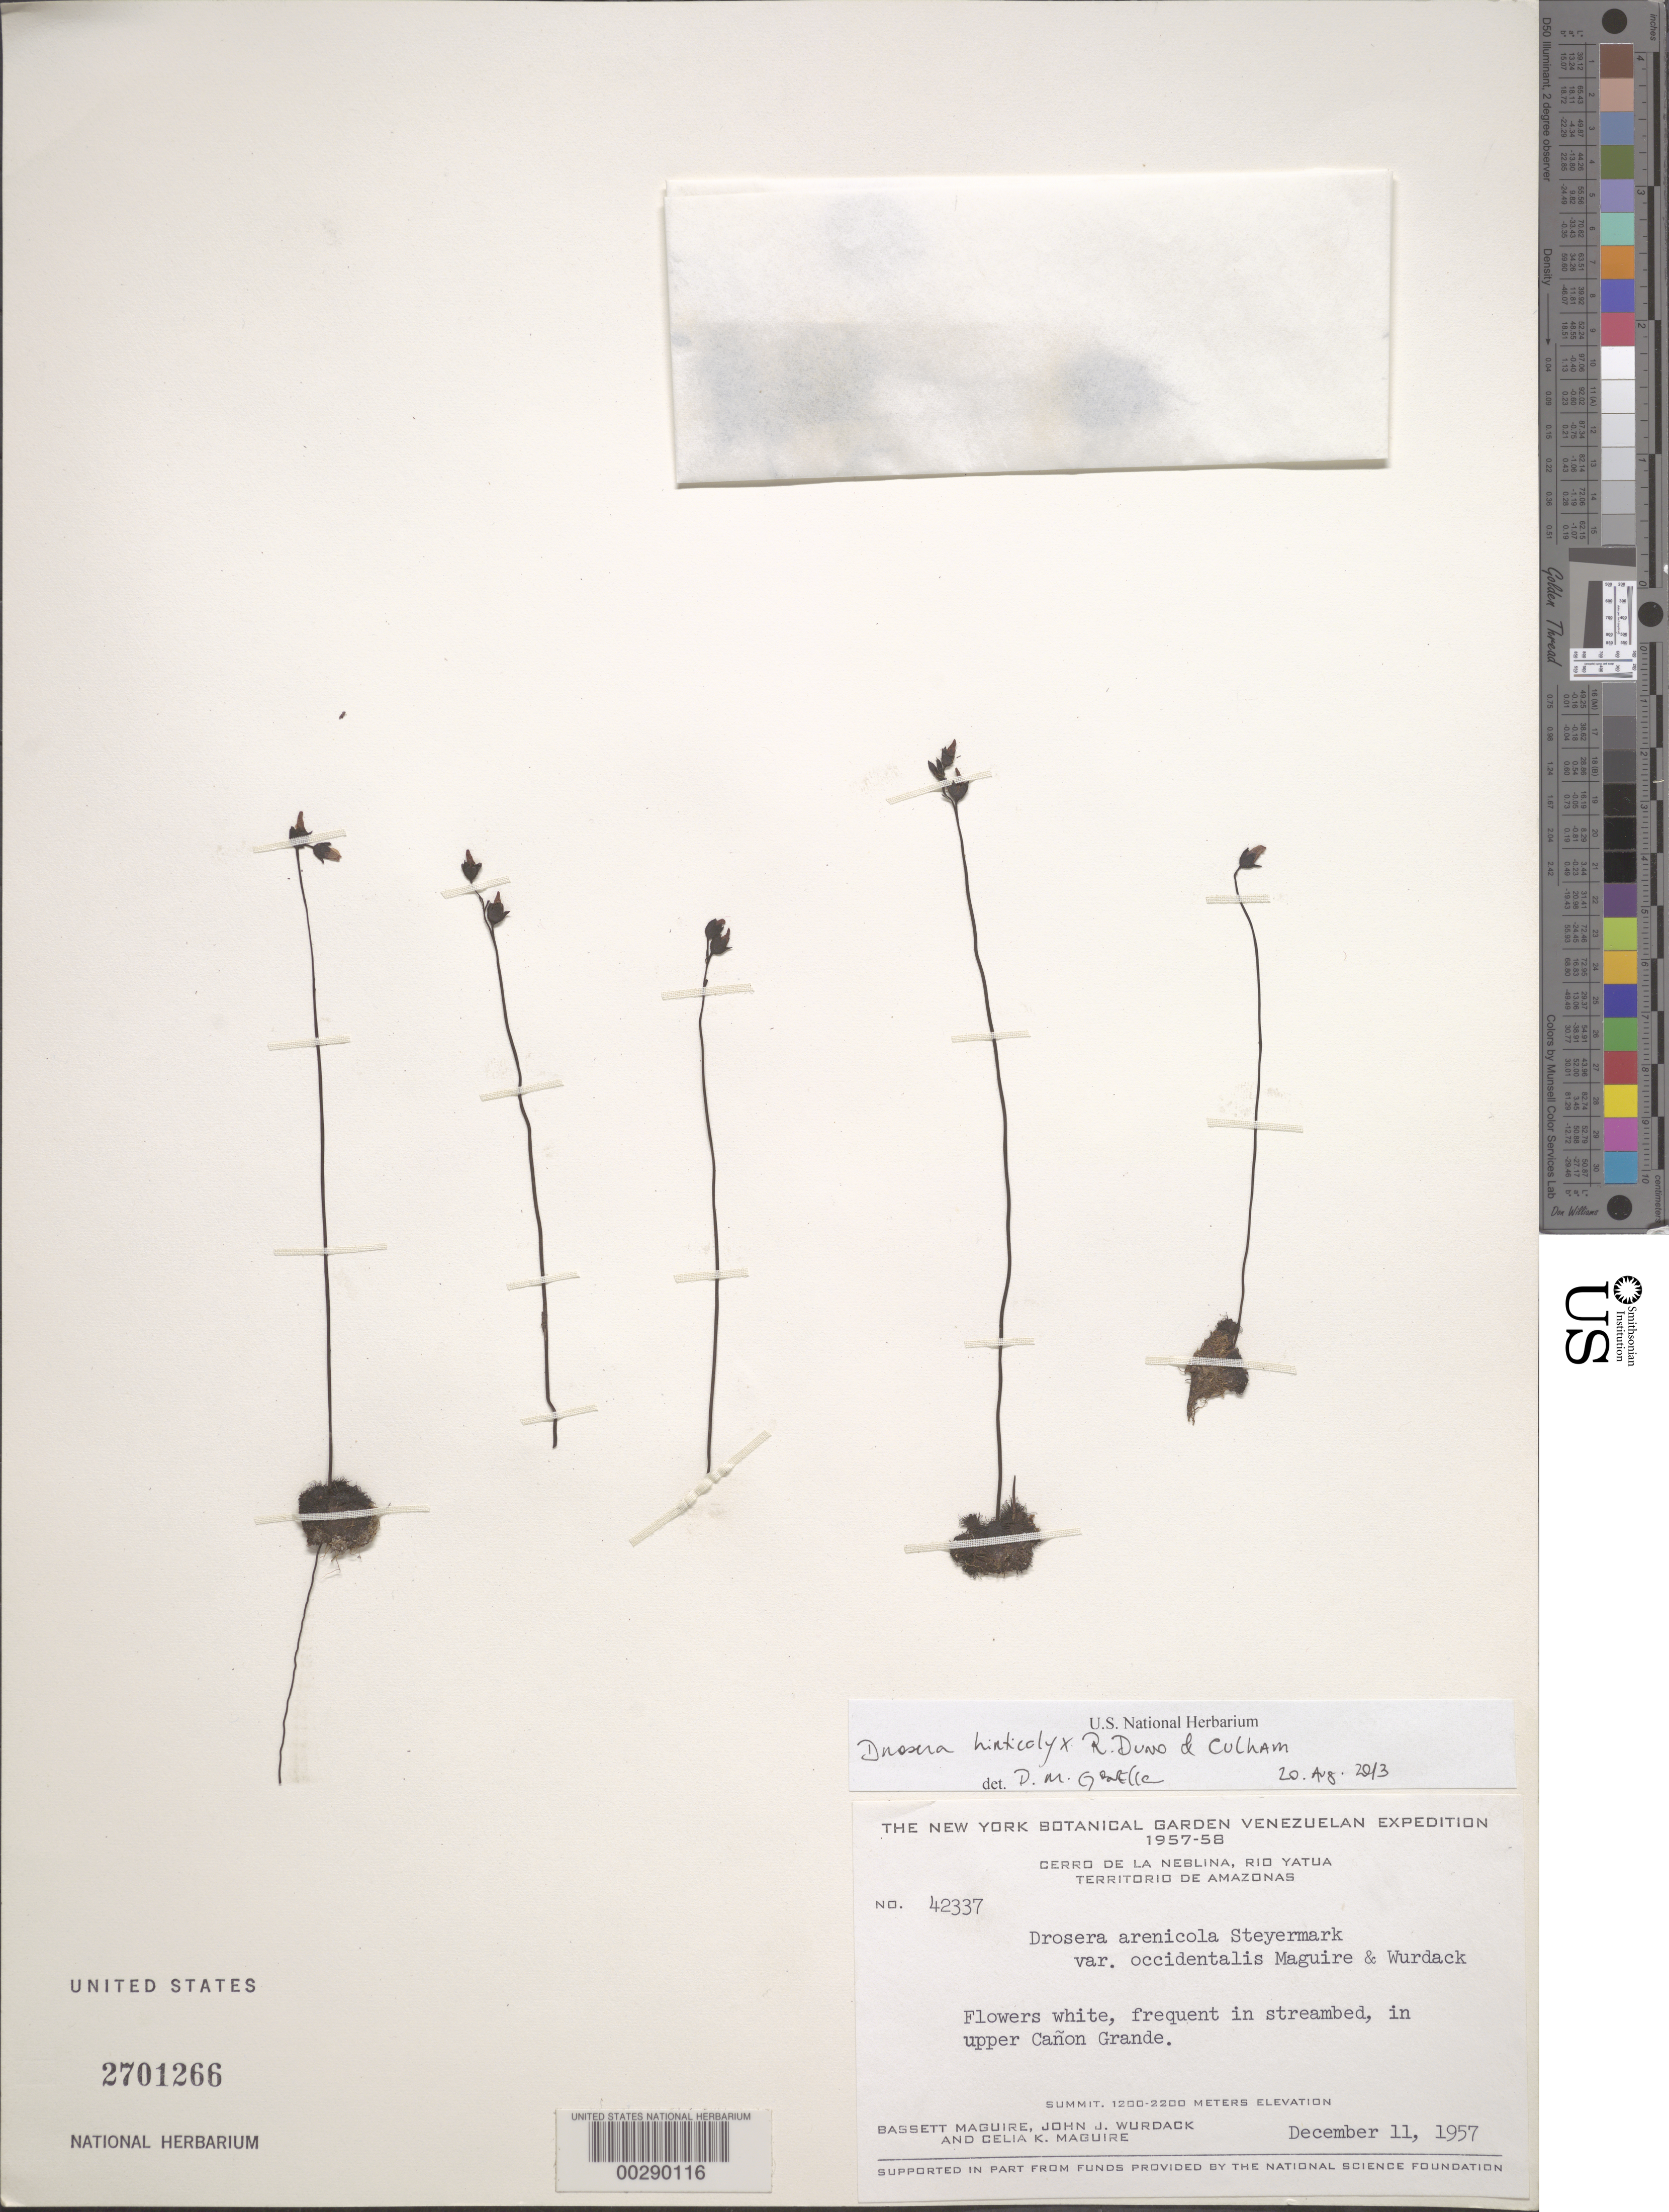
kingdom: Plantae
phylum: Tracheophyta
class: Magnoliopsida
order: Caryophyllales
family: Droseraceae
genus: Drosera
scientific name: Drosera hirticalyx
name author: Duno & Culham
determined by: Gonella, P. M.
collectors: B. Maguire, J. J. Wurdack & C. K. Maguire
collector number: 42337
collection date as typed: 11 Dec 1957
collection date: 1957-12-11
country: Venezuela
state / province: Amazonas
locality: Cerro de la neblina, summit, upper canon grande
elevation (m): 1200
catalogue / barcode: US 2701266